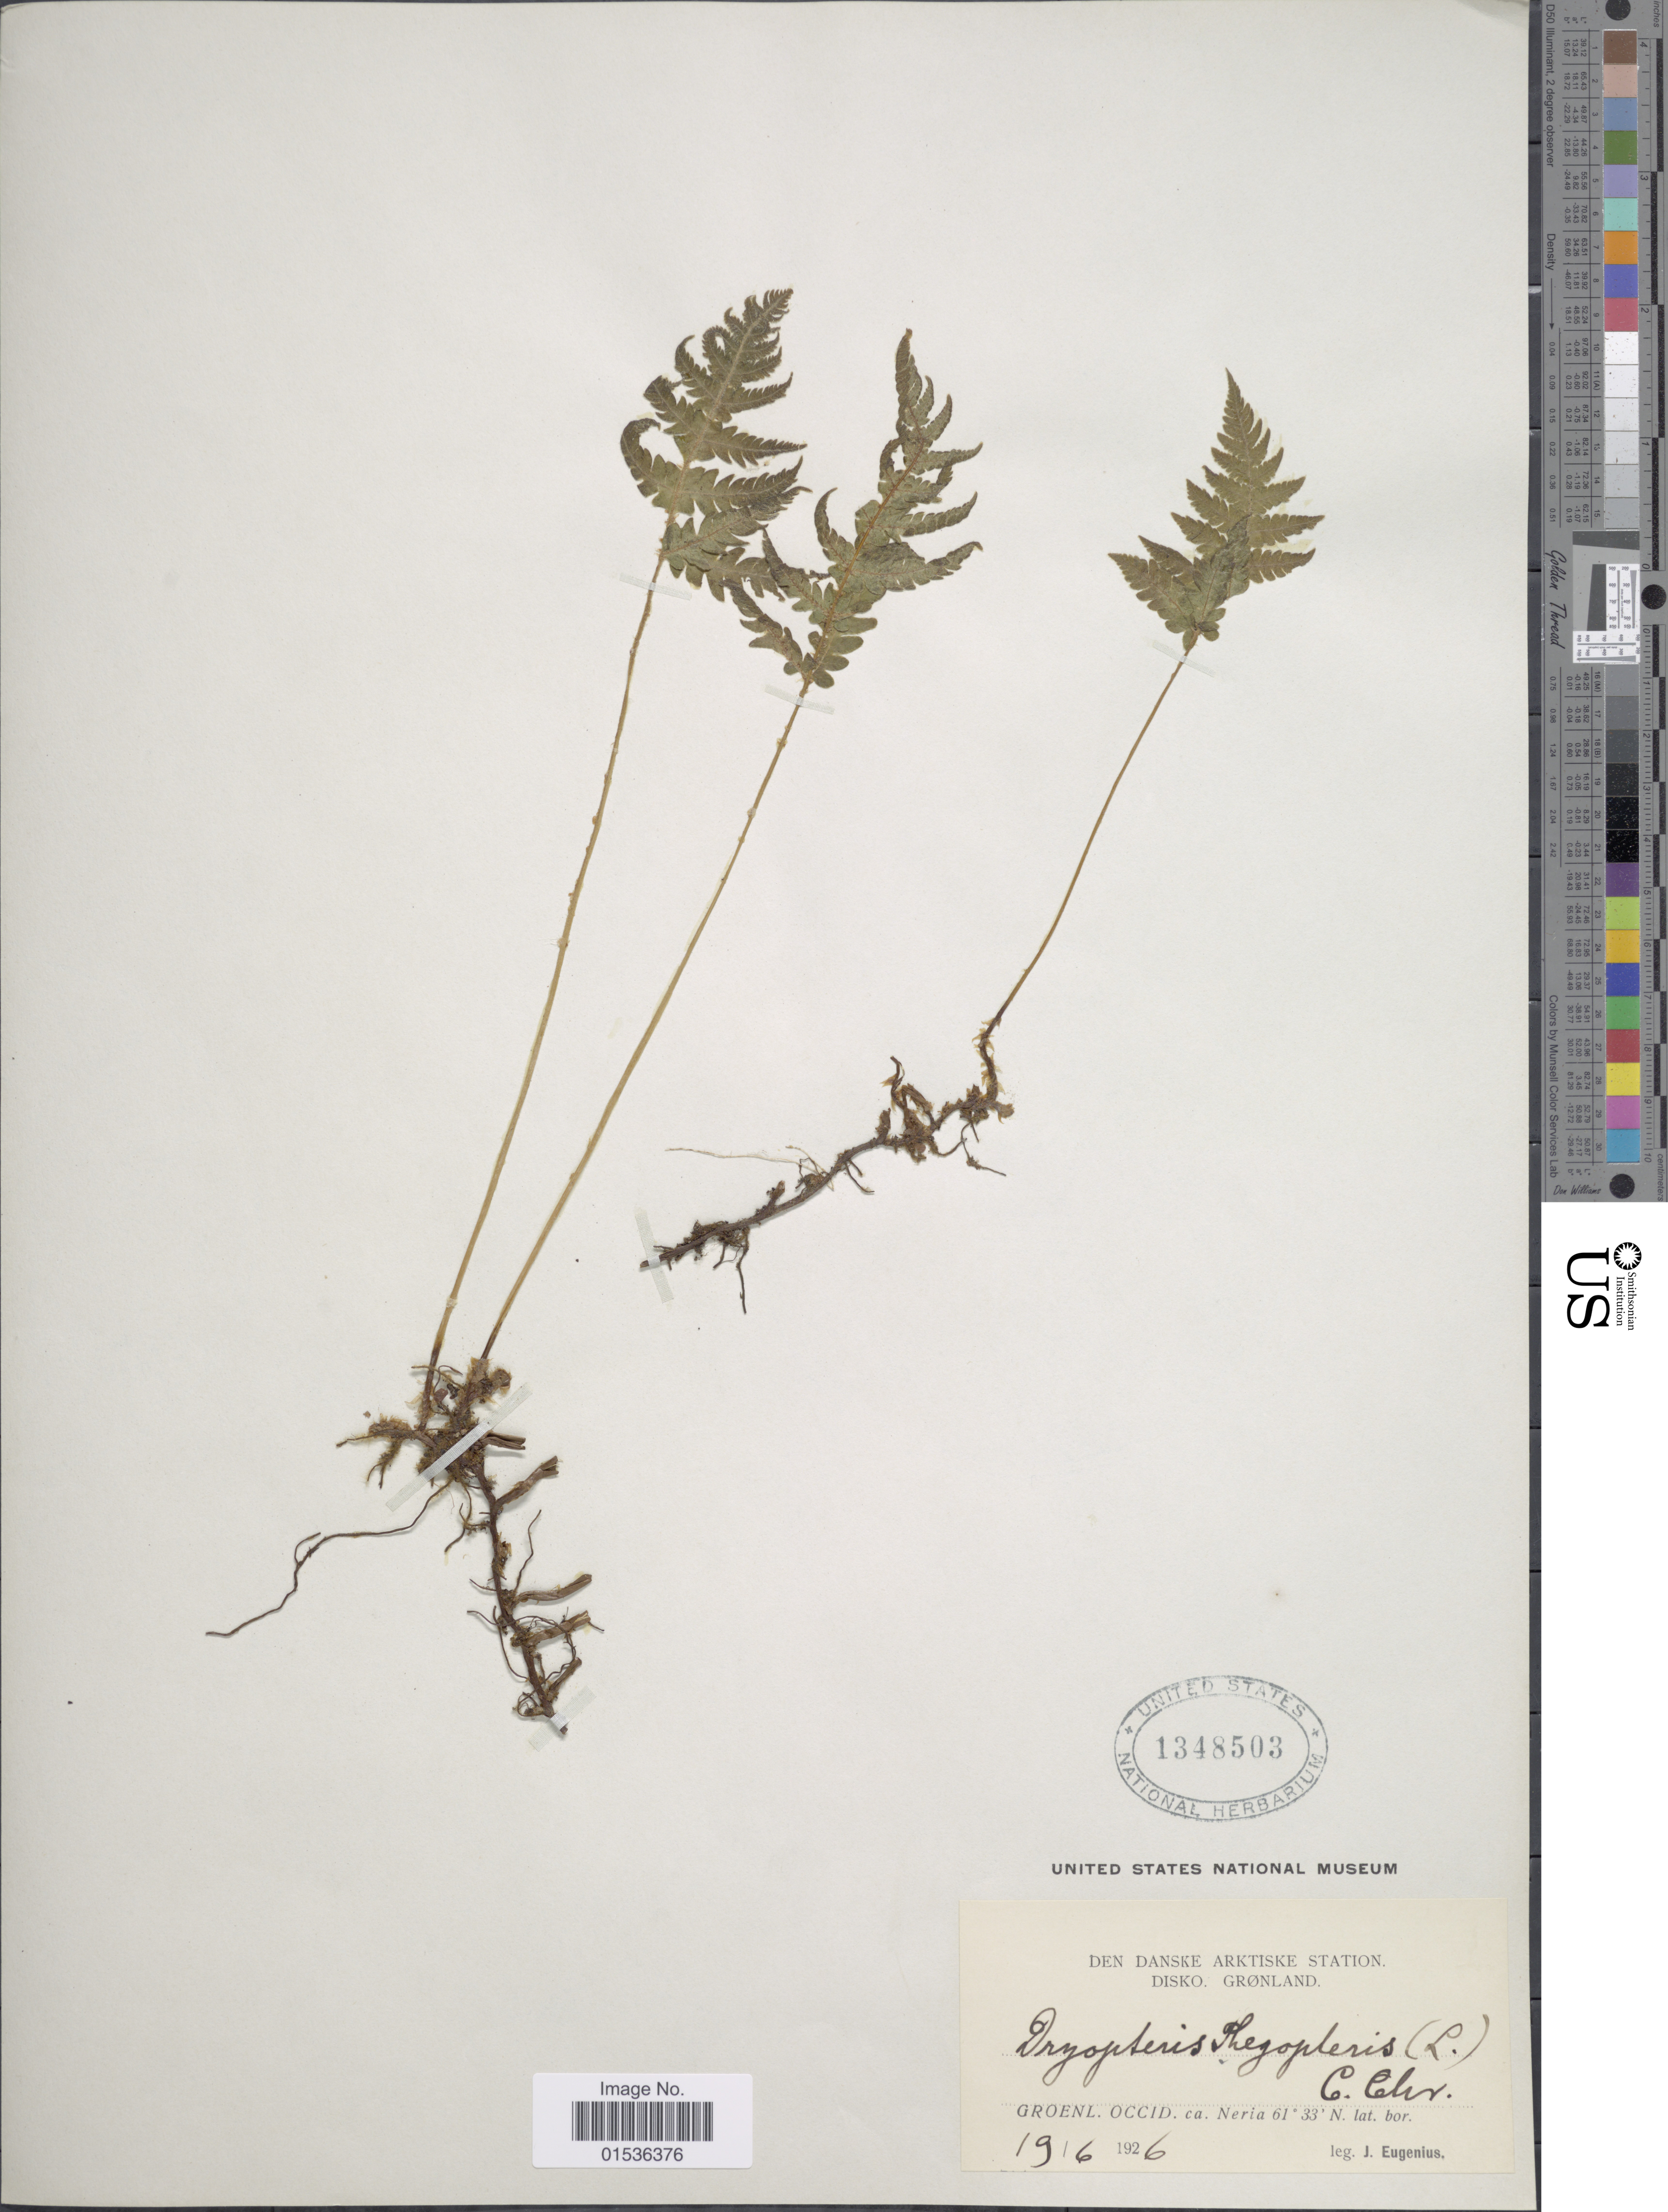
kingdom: Plantae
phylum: Tracheophyta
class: Polypodiopsida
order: Polypodiales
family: Thelypteridaceae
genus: Phegopteris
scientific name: Phegopteris connectilis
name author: (Michx.) Watt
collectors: J. Eugenius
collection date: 1926-06-19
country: Greenland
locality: Disko. Gronland. Groenl. Occid. ca. Neria.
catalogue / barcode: US 1348503